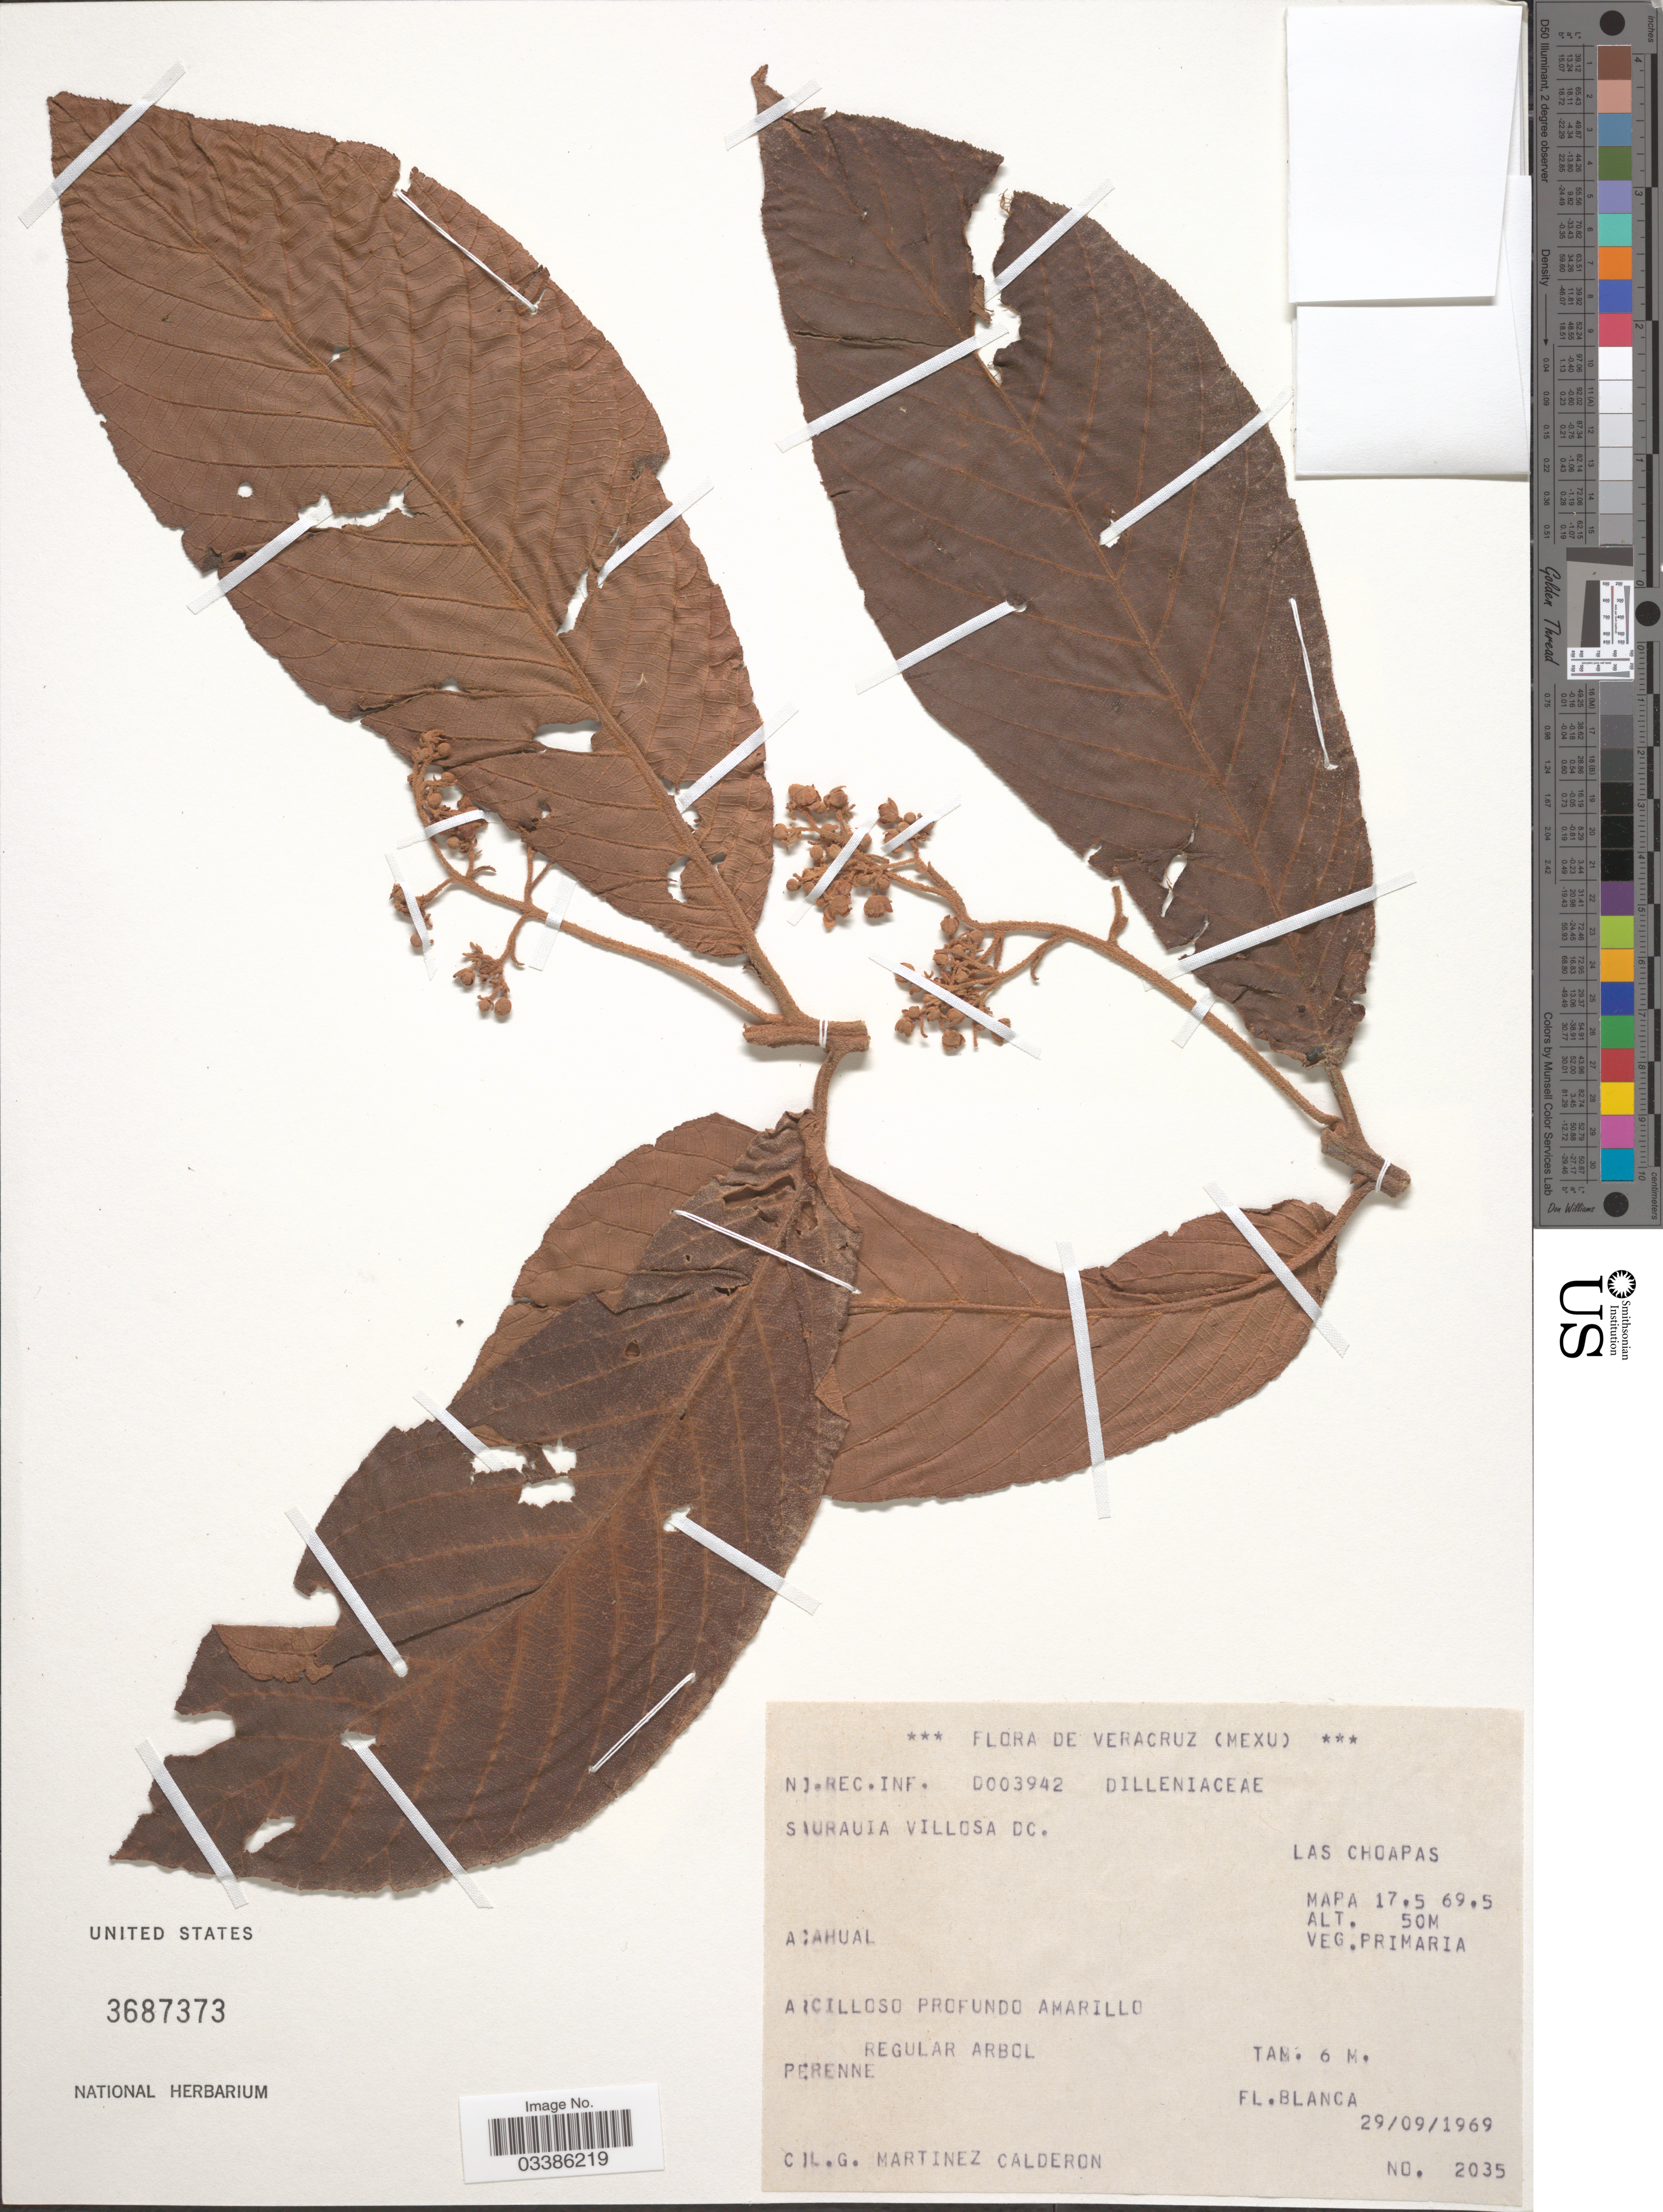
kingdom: Plantae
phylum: Tracheophyta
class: Magnoliopsida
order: Ericales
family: Actinidiaceae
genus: Saurauia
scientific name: Saurauia villosa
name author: DC.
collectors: C. Martínez-Calderón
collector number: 2035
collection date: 1969-09-29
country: Mexico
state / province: Veracruz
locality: Veracruz. Las Choapas. Mapa 17.5 69.5. Acahual. [unsure placement]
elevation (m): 50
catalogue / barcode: US 3687373